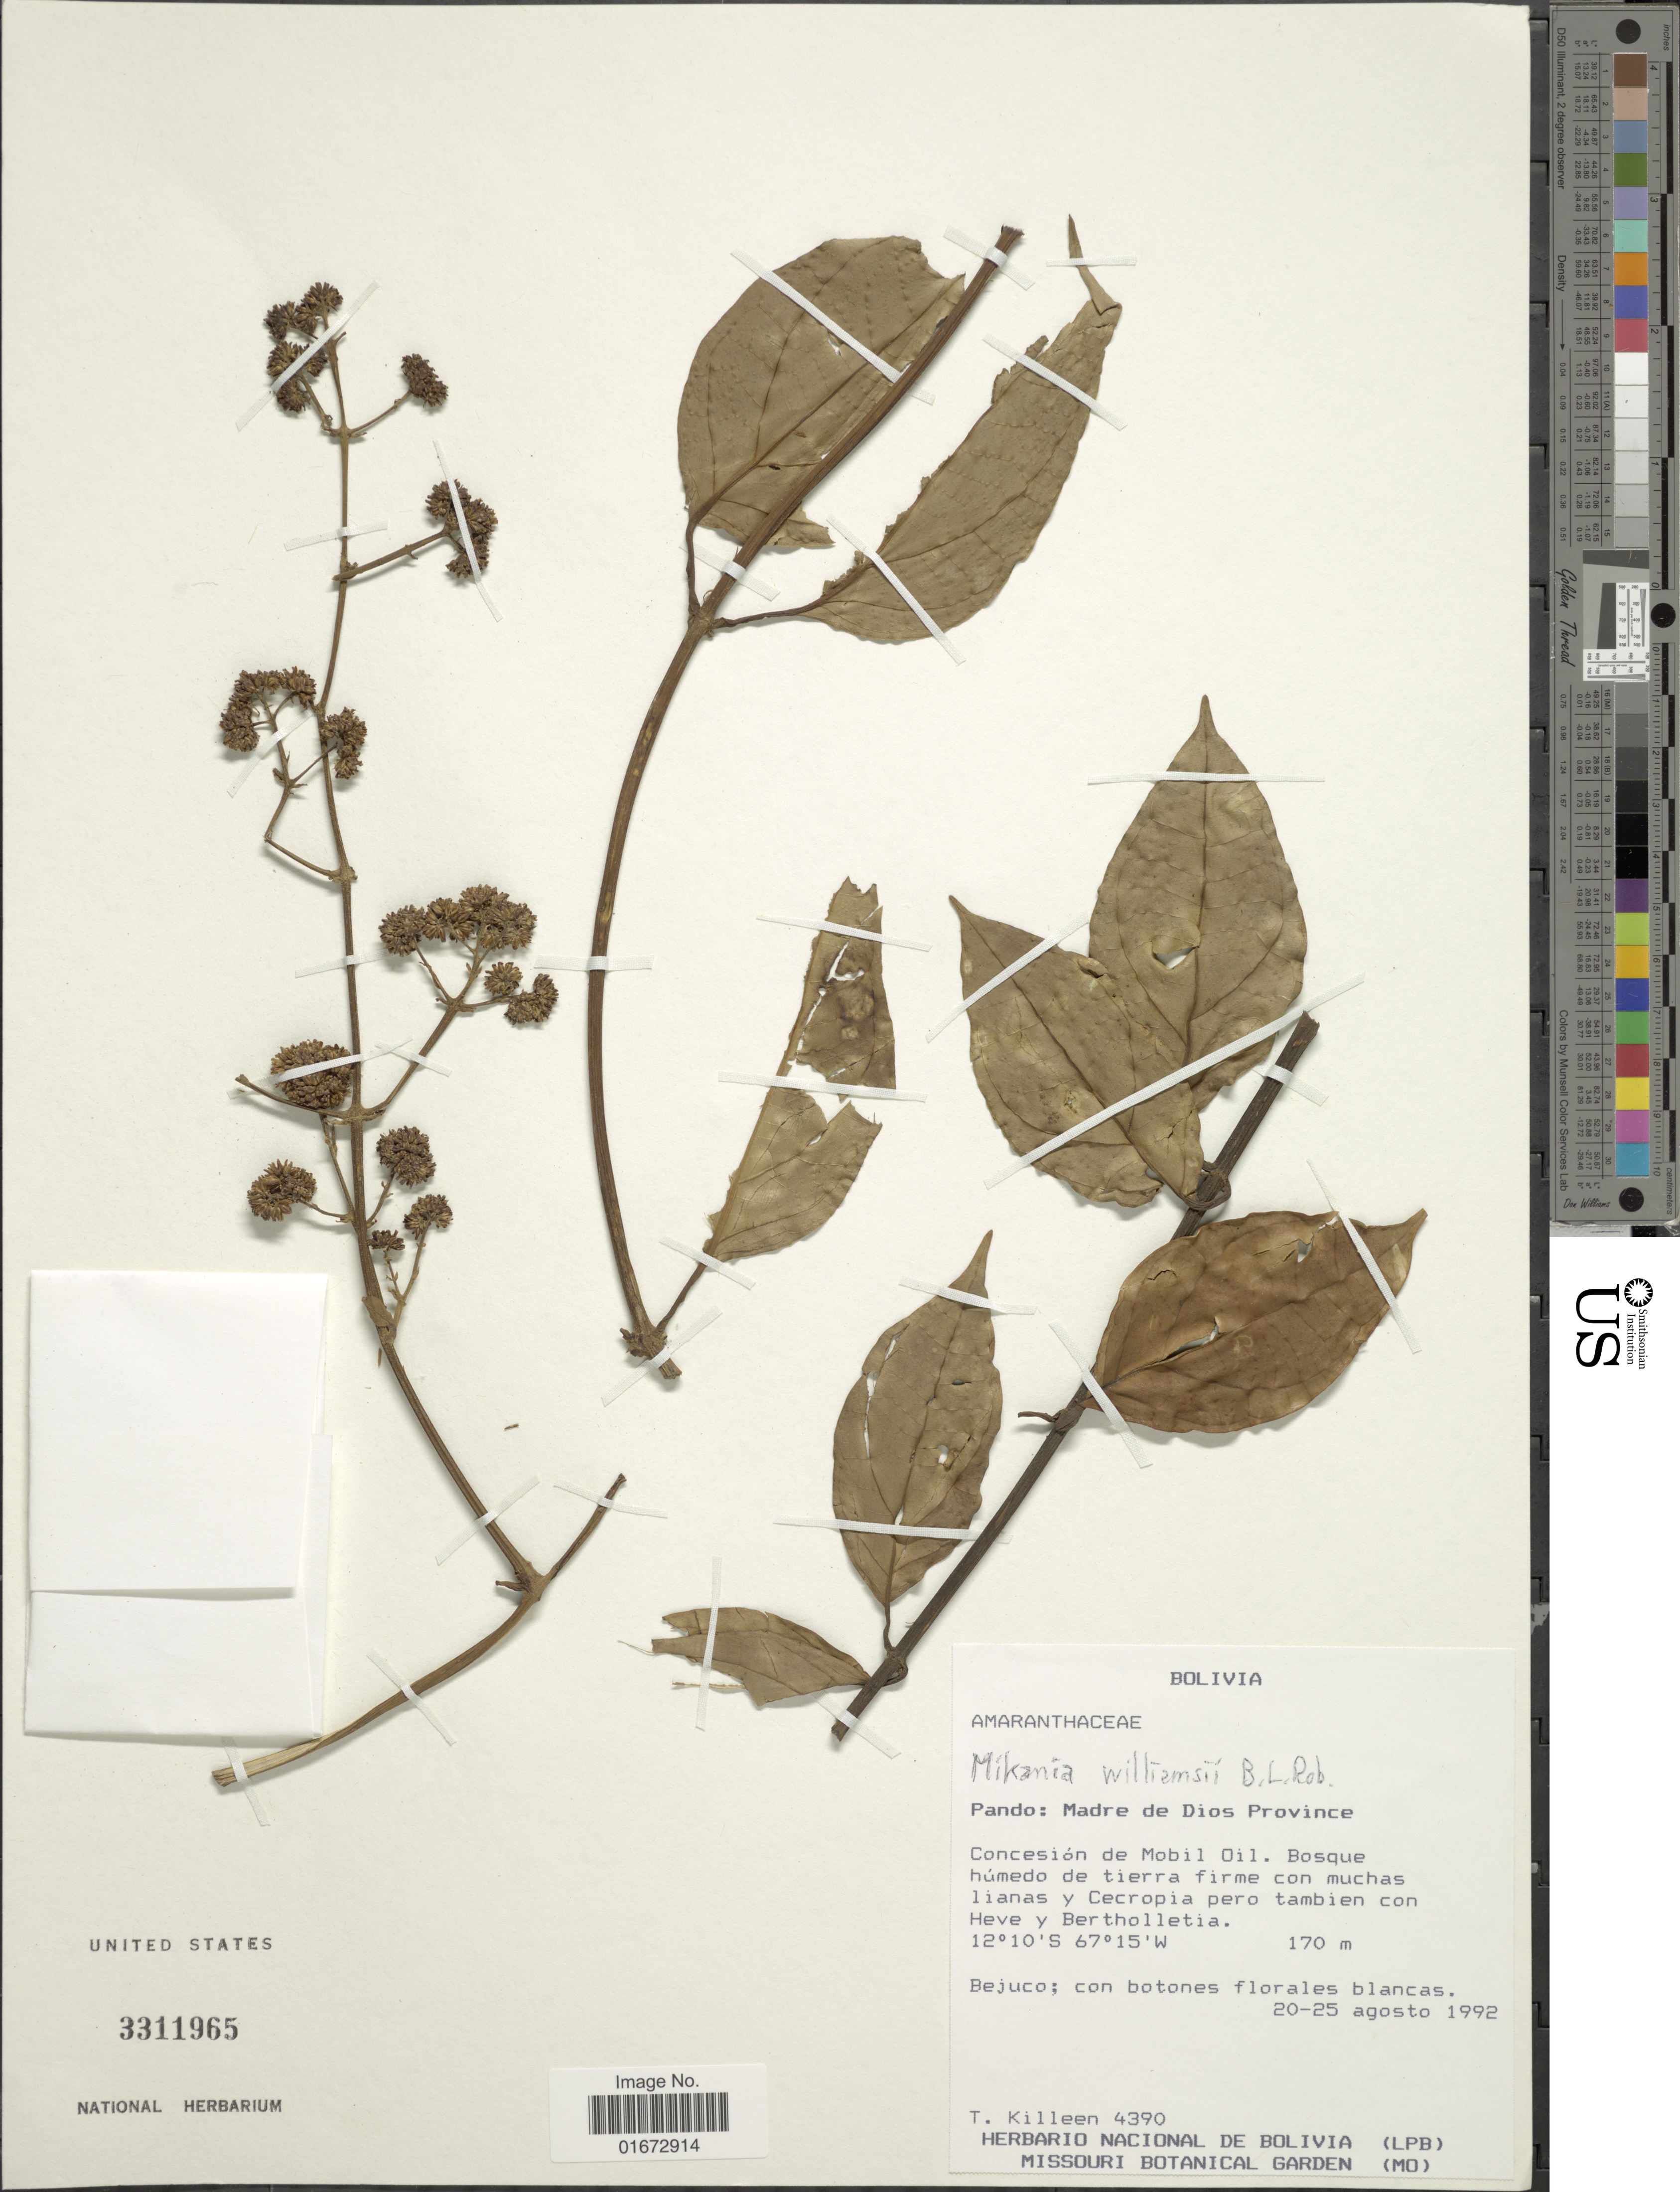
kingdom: Plantae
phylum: Tracheophyta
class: Magnoliopsida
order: Asterales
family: Asteraceae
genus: Mikania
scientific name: Mikania williamsii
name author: B.L. Rob.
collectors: T. J. Killeen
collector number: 4390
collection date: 1992-08-20/1992-08-25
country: Bolivia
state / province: Pando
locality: Pando: Madre de Dios Province. Conesión de Mobil Oil. Bosque húmedo de tierra firme con muchas lianas y Cecropia pero tambien con Heve y Bertholletia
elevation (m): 170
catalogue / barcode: US 3311965